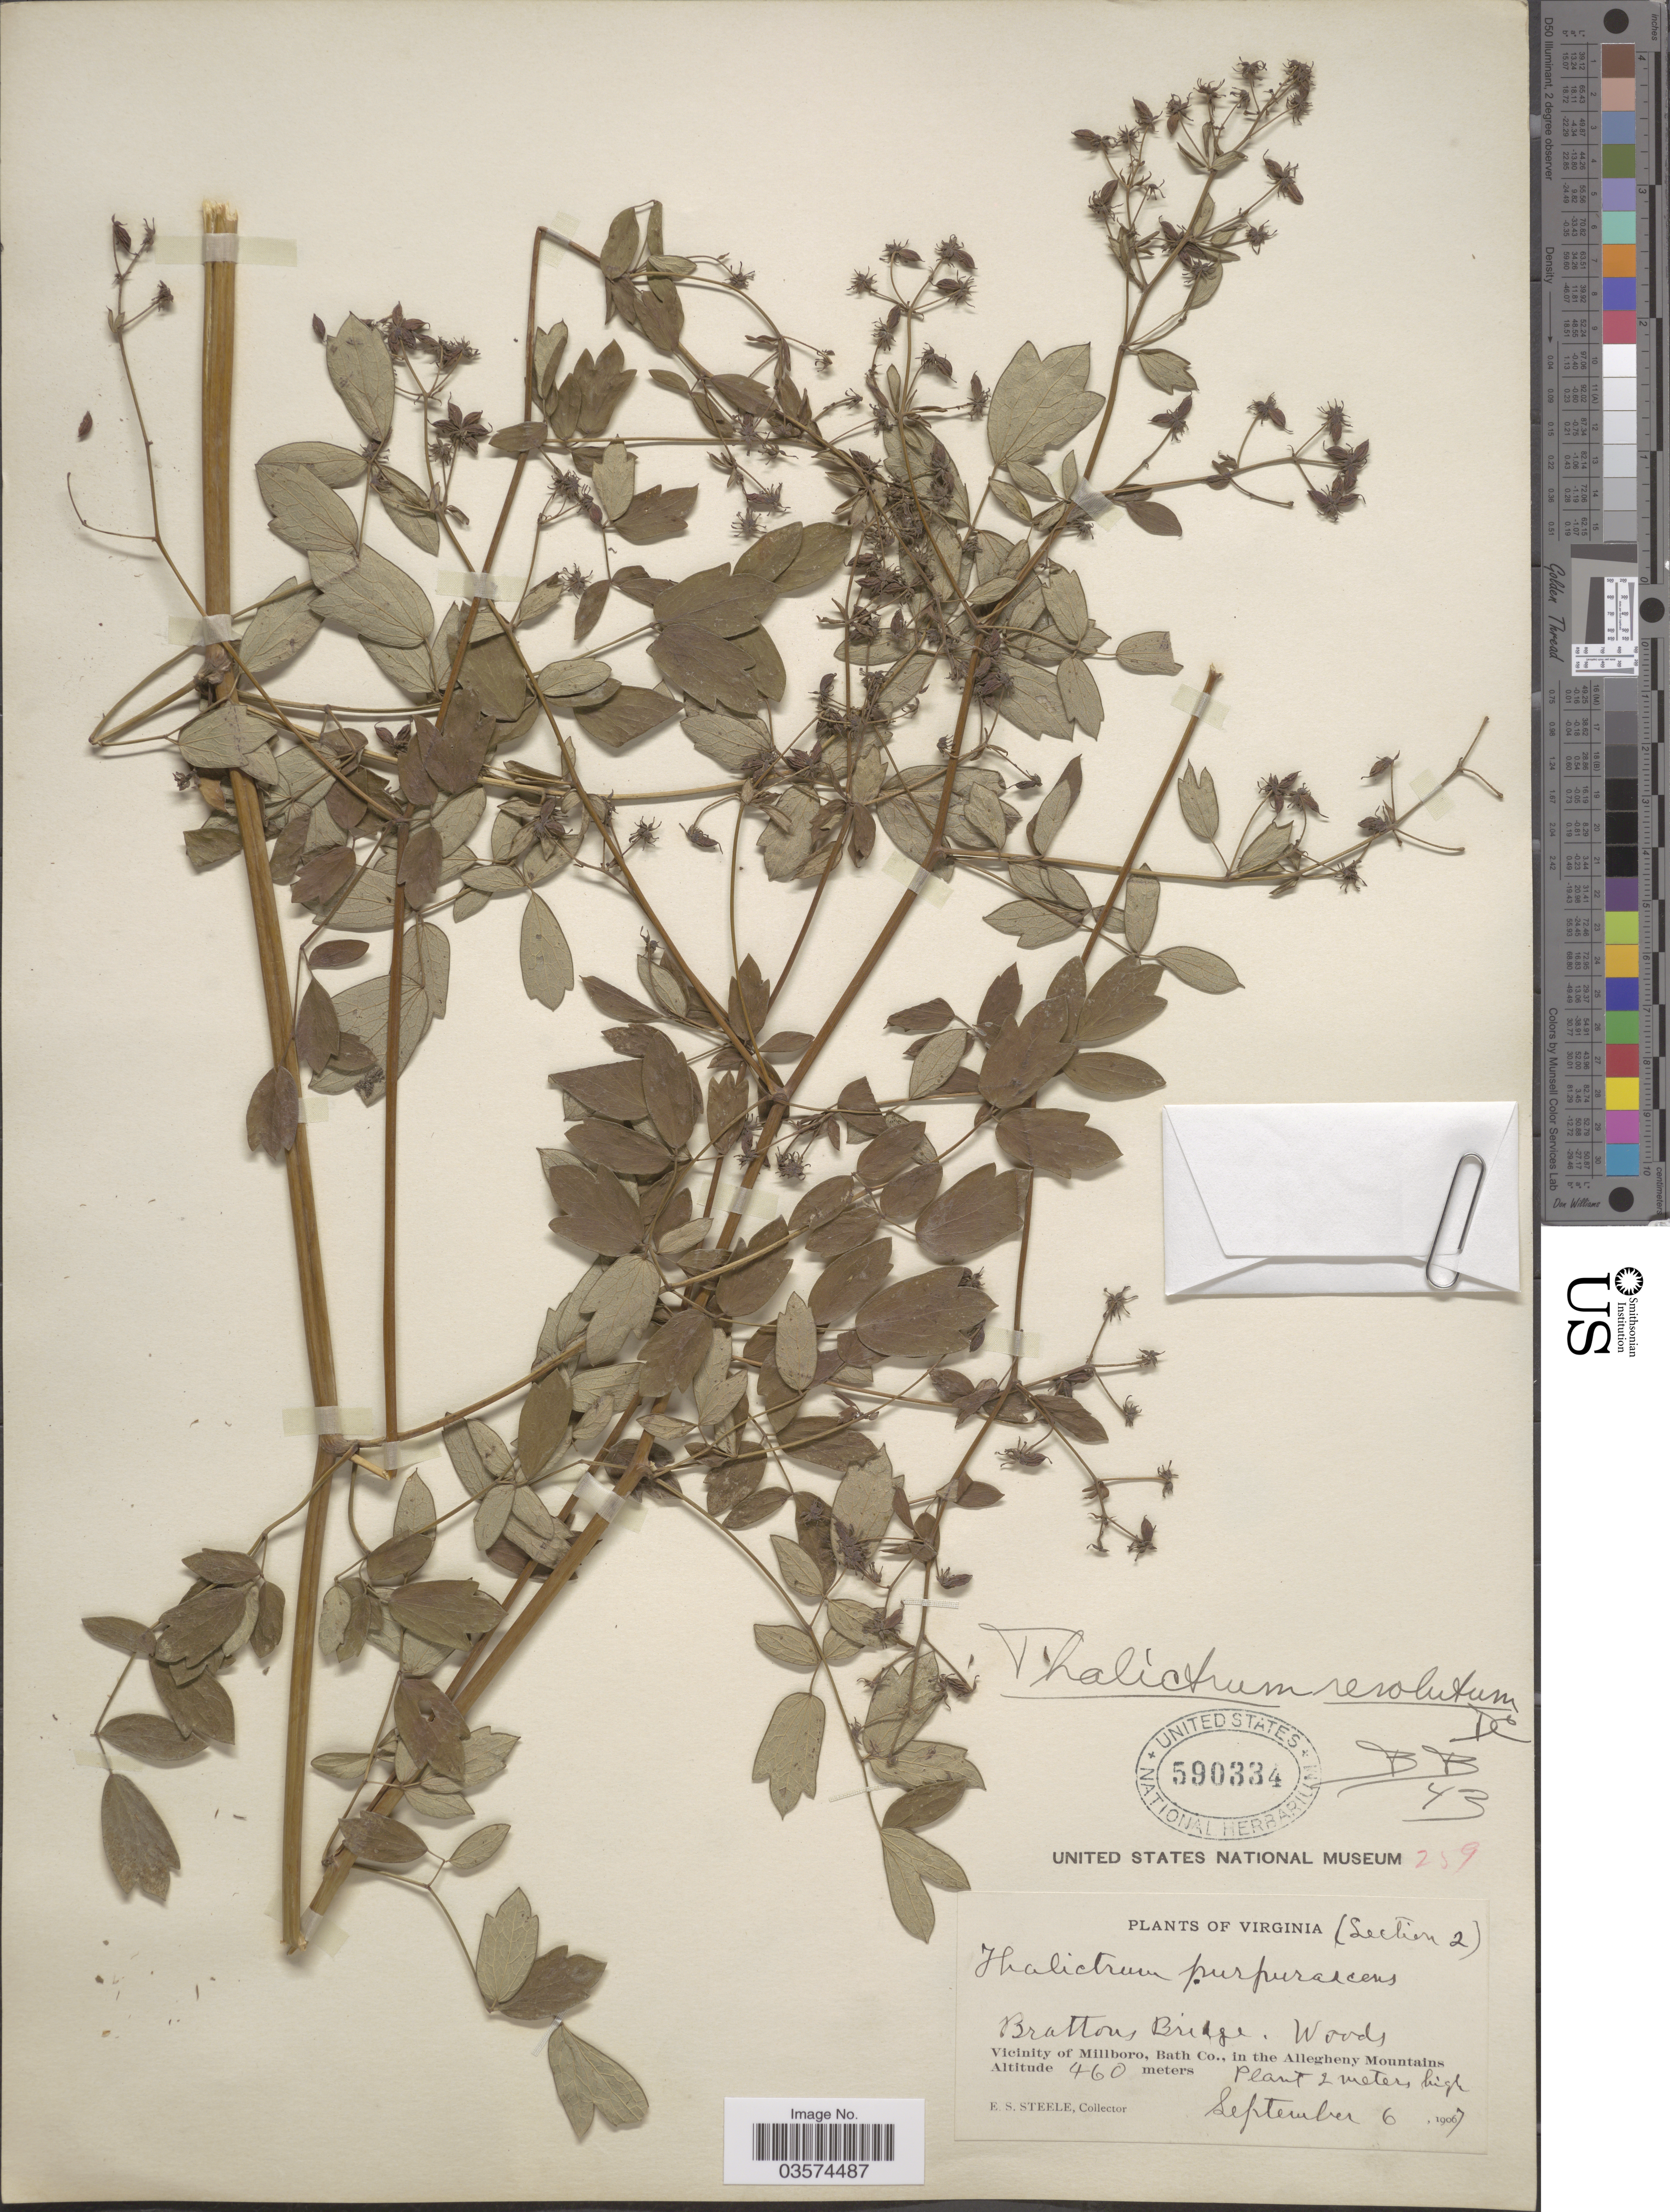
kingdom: Plantae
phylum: Tracheophyta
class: Magnoliopsida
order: Ranunculales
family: Ranunculaceae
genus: Thalictrum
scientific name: Thalictrum amphibolum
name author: Greene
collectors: E. Steele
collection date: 1907-09-06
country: United States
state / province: Virginia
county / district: Bath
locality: Brattons Bridge. Woods. Vicinity of Millboro, Bath Co., in the Allegheny Mountains.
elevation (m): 460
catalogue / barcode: US 590334